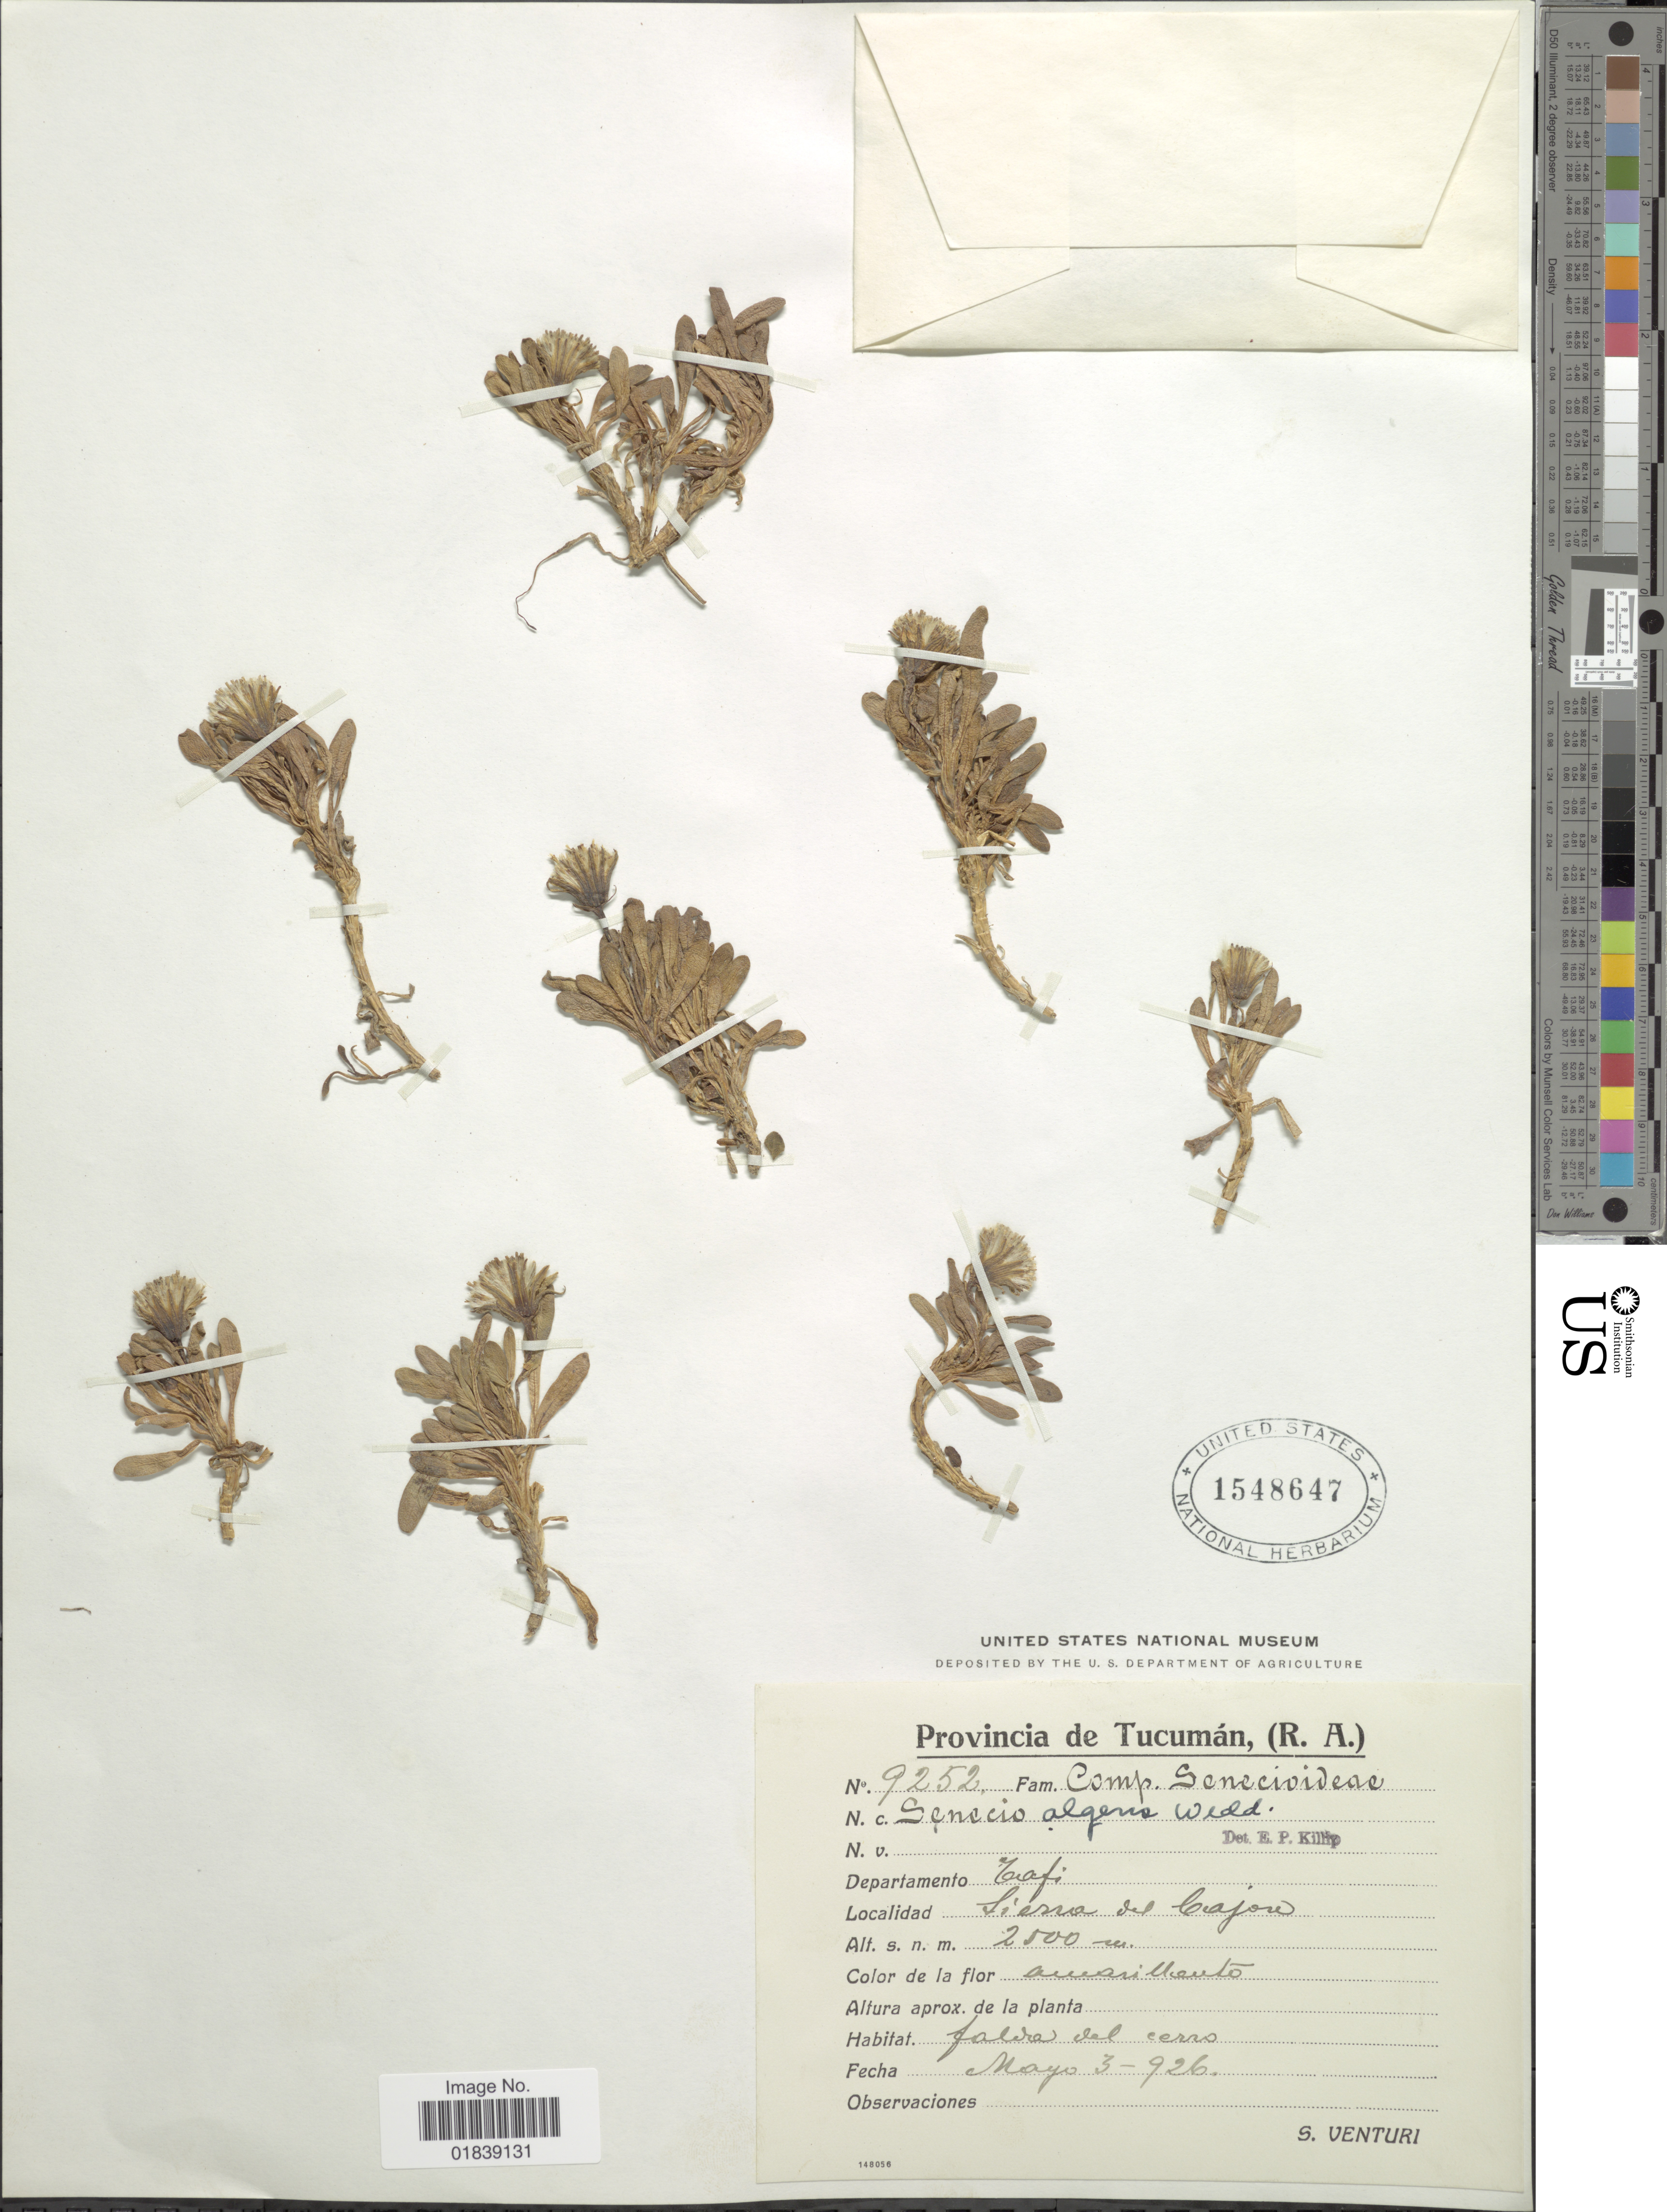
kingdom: Plantae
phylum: Tracheophyta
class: Magnoliopsida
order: Asterales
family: Asteraceae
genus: Senecio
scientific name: Senecio algens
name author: Wedd.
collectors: S. Venturi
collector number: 9252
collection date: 1926-05-03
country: Argentina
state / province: Tucumán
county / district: Tafí Viejo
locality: Sierra del Cajón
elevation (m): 2500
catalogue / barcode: US 1548647